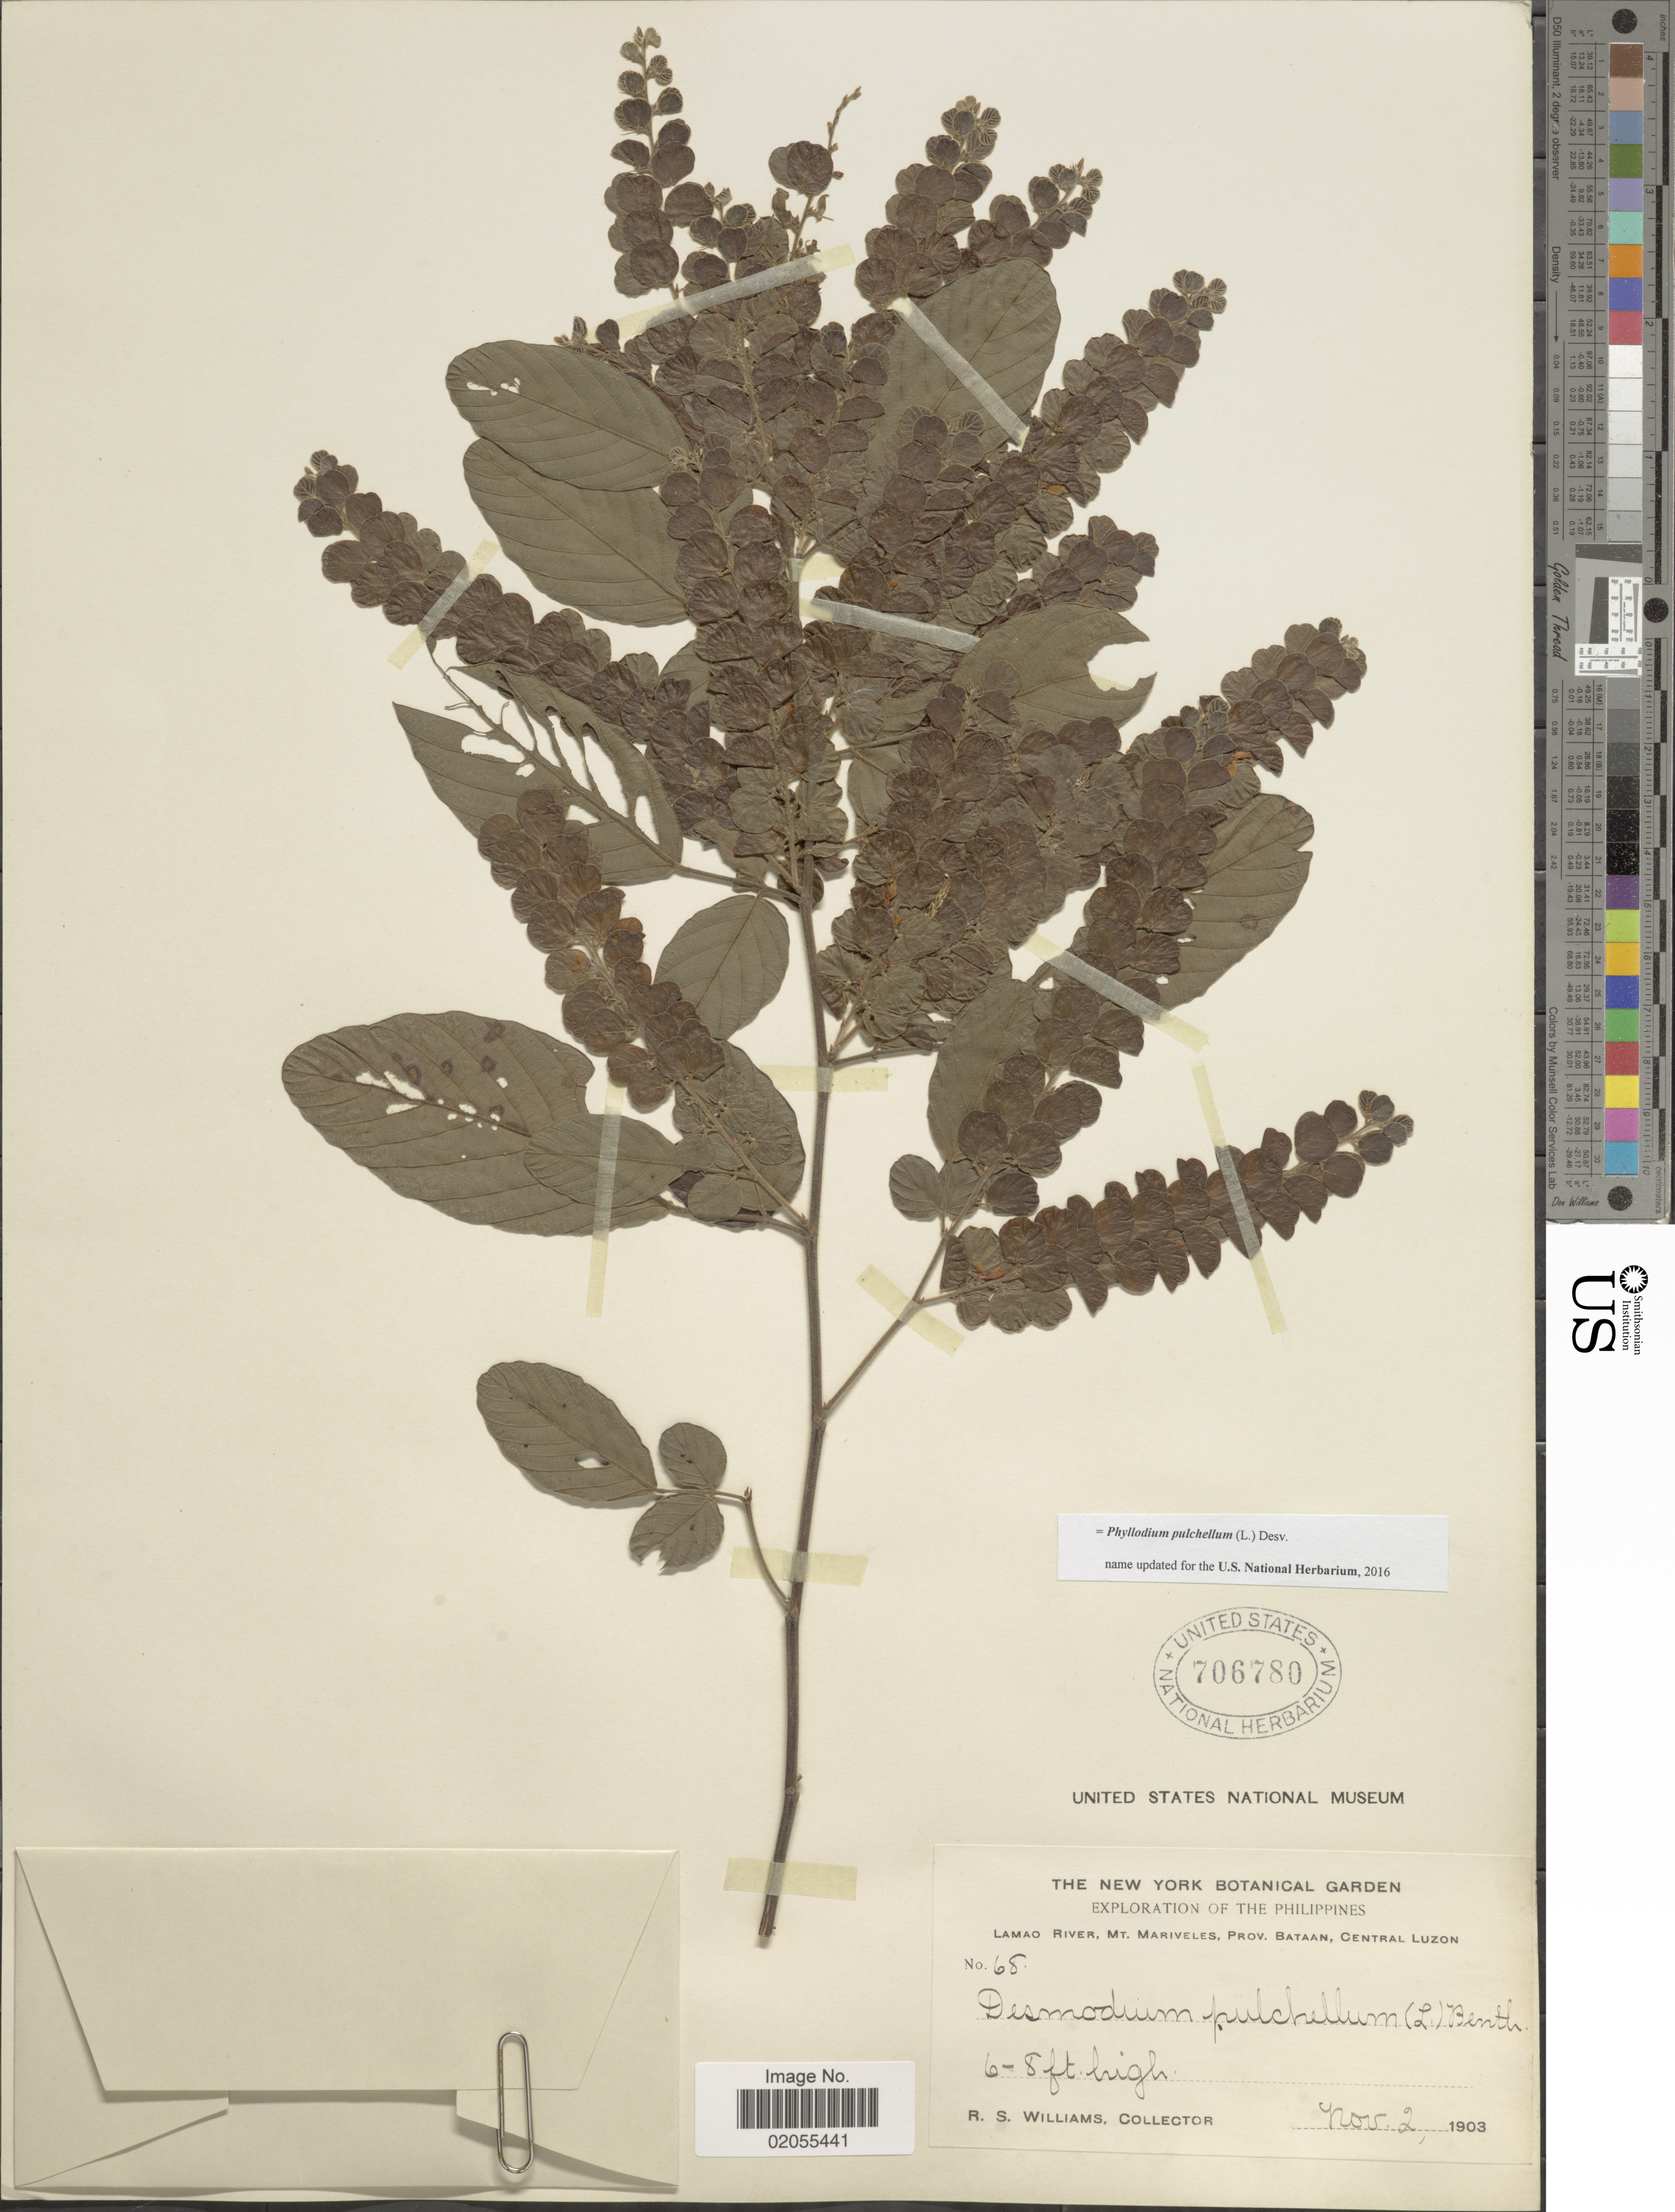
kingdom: Plantae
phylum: Tracheophyta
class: Magnoliopsida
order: Fabales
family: Fabaceae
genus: Phyllodium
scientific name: Phyllodium pulchellum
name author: (L.) Desv.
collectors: R. S. Williams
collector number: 68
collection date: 1903-11-02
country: Philippines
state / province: Central Luzon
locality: Lamao River, Mt. Mariveles,Prov. Bataan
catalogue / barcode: US 706780